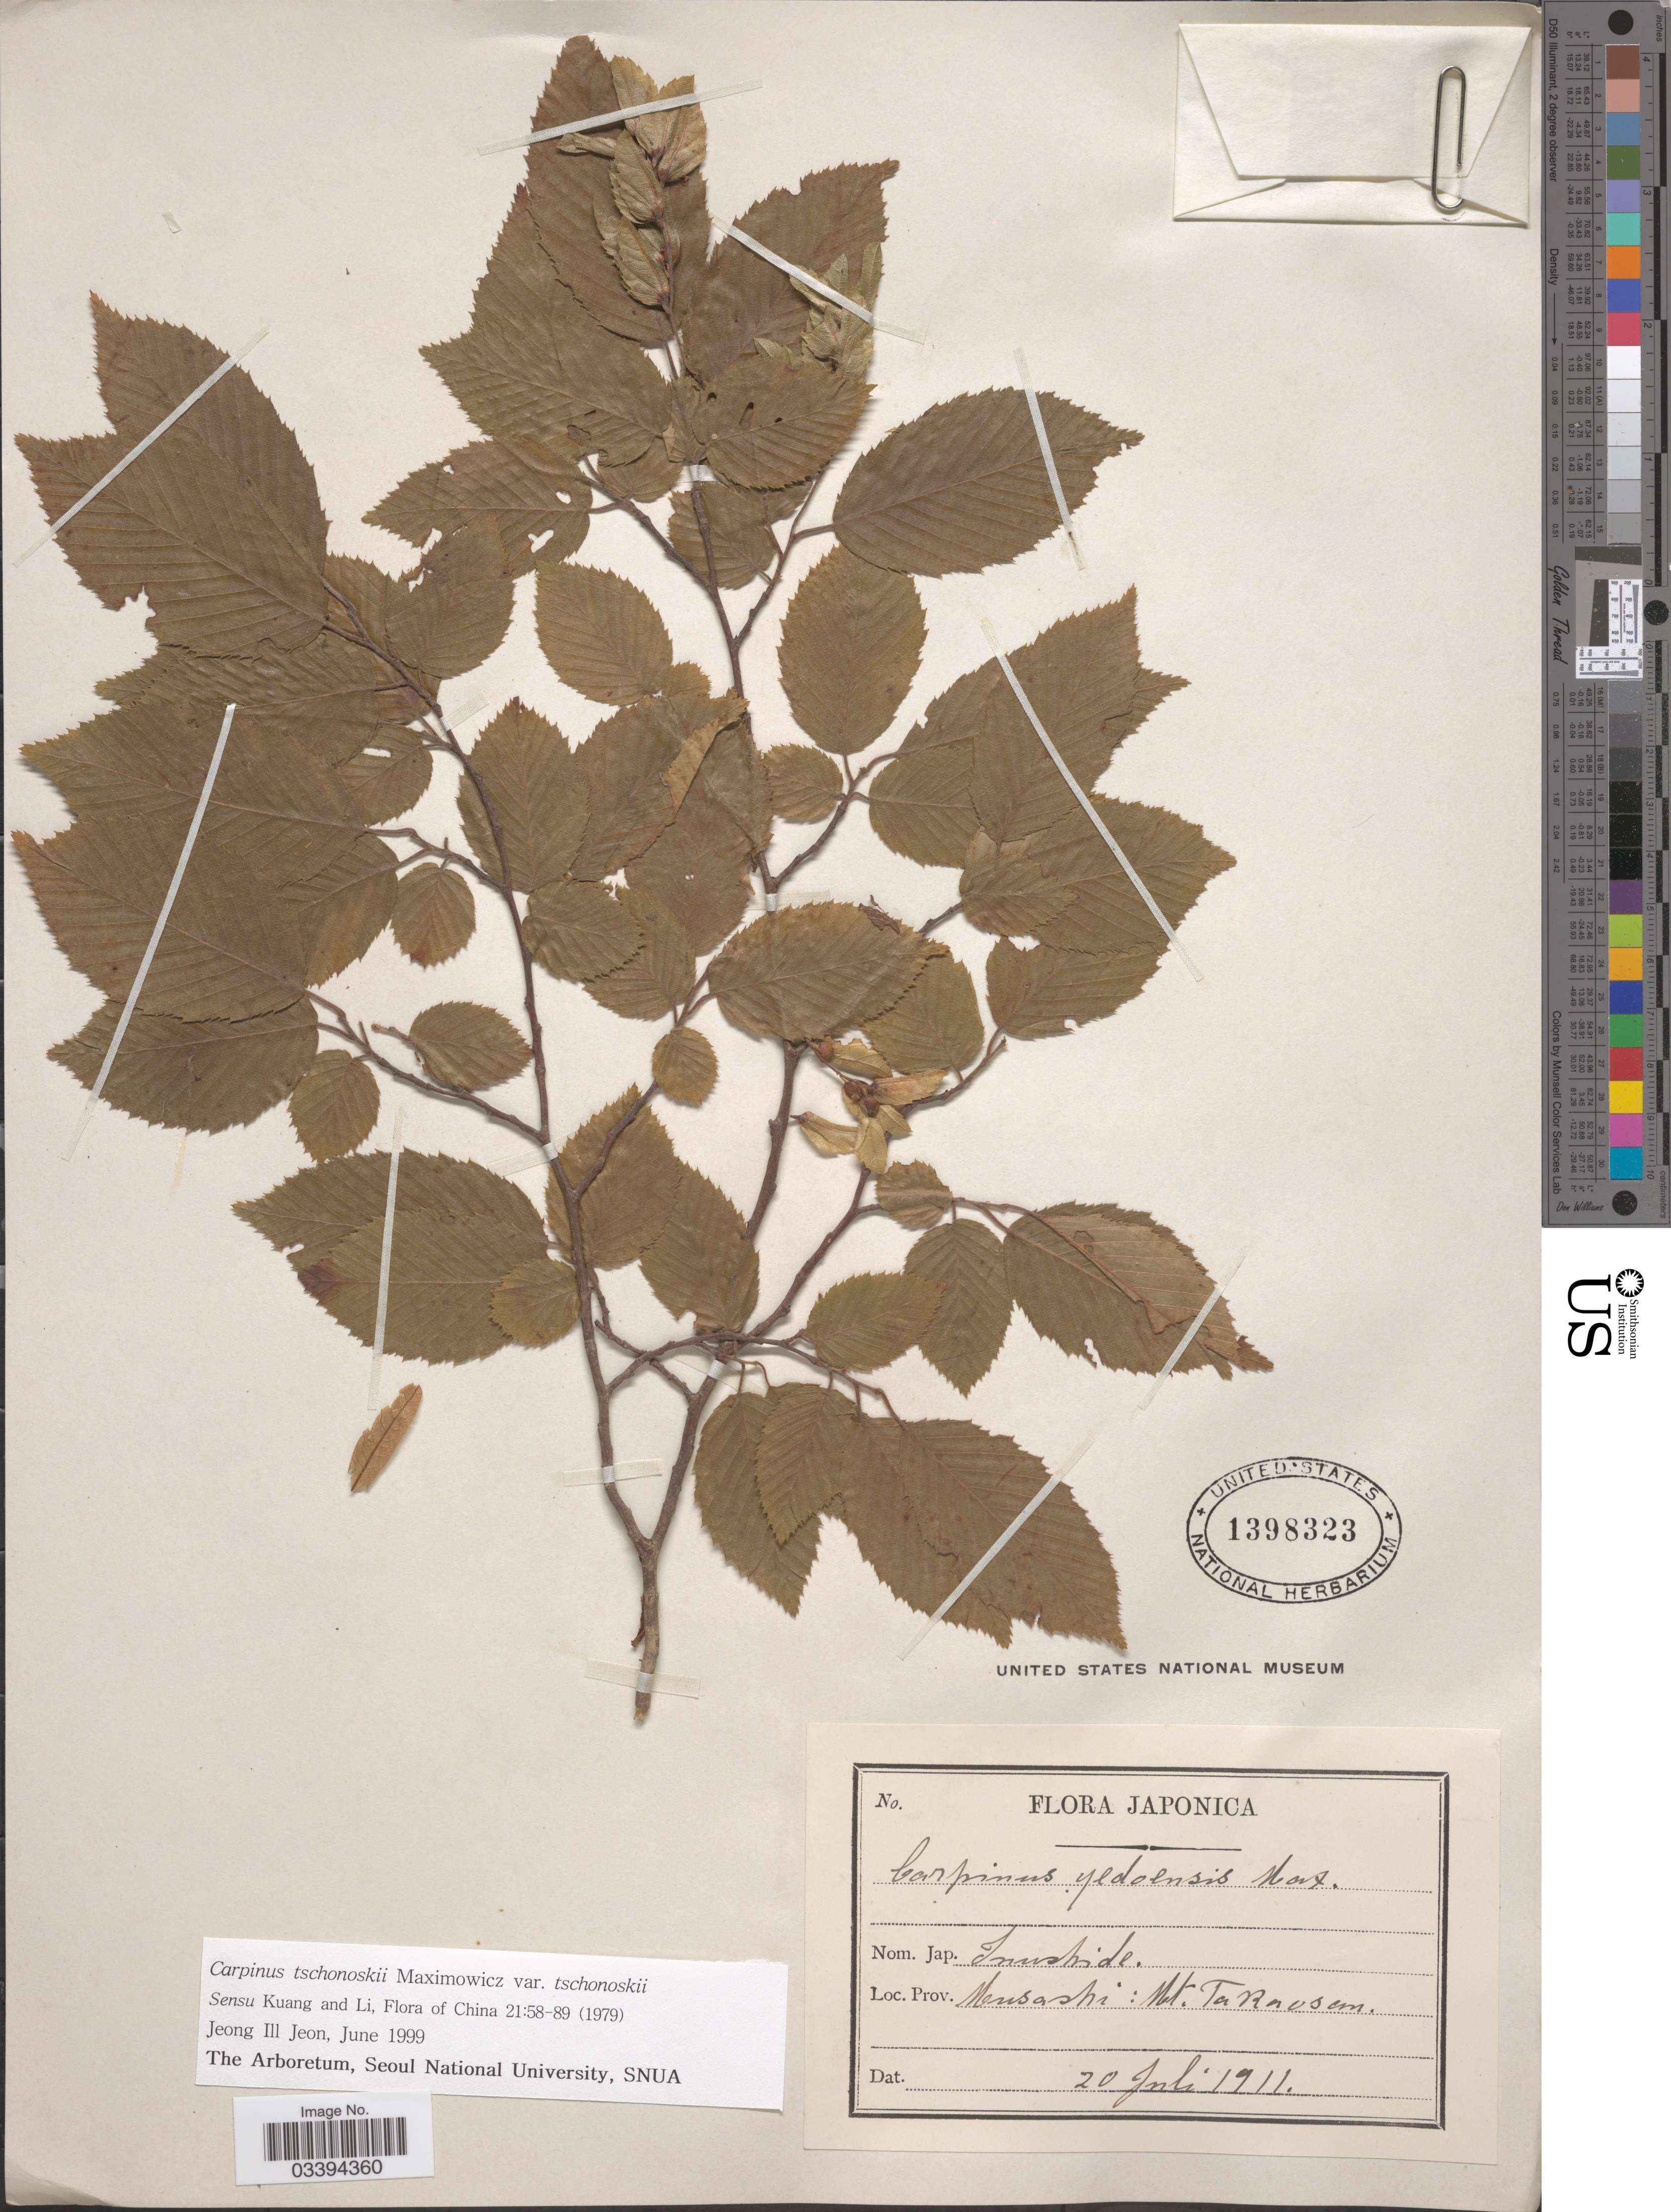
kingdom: Plantae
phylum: Tracheophyta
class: Magnoliopsida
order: Fagales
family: Betulaceae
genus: Carpinus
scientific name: Carpinus tschonoskii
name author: Maxim.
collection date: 1911-07-20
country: Japan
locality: Prov. Musashi: Mt. Takaosan.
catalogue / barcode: US 1398323